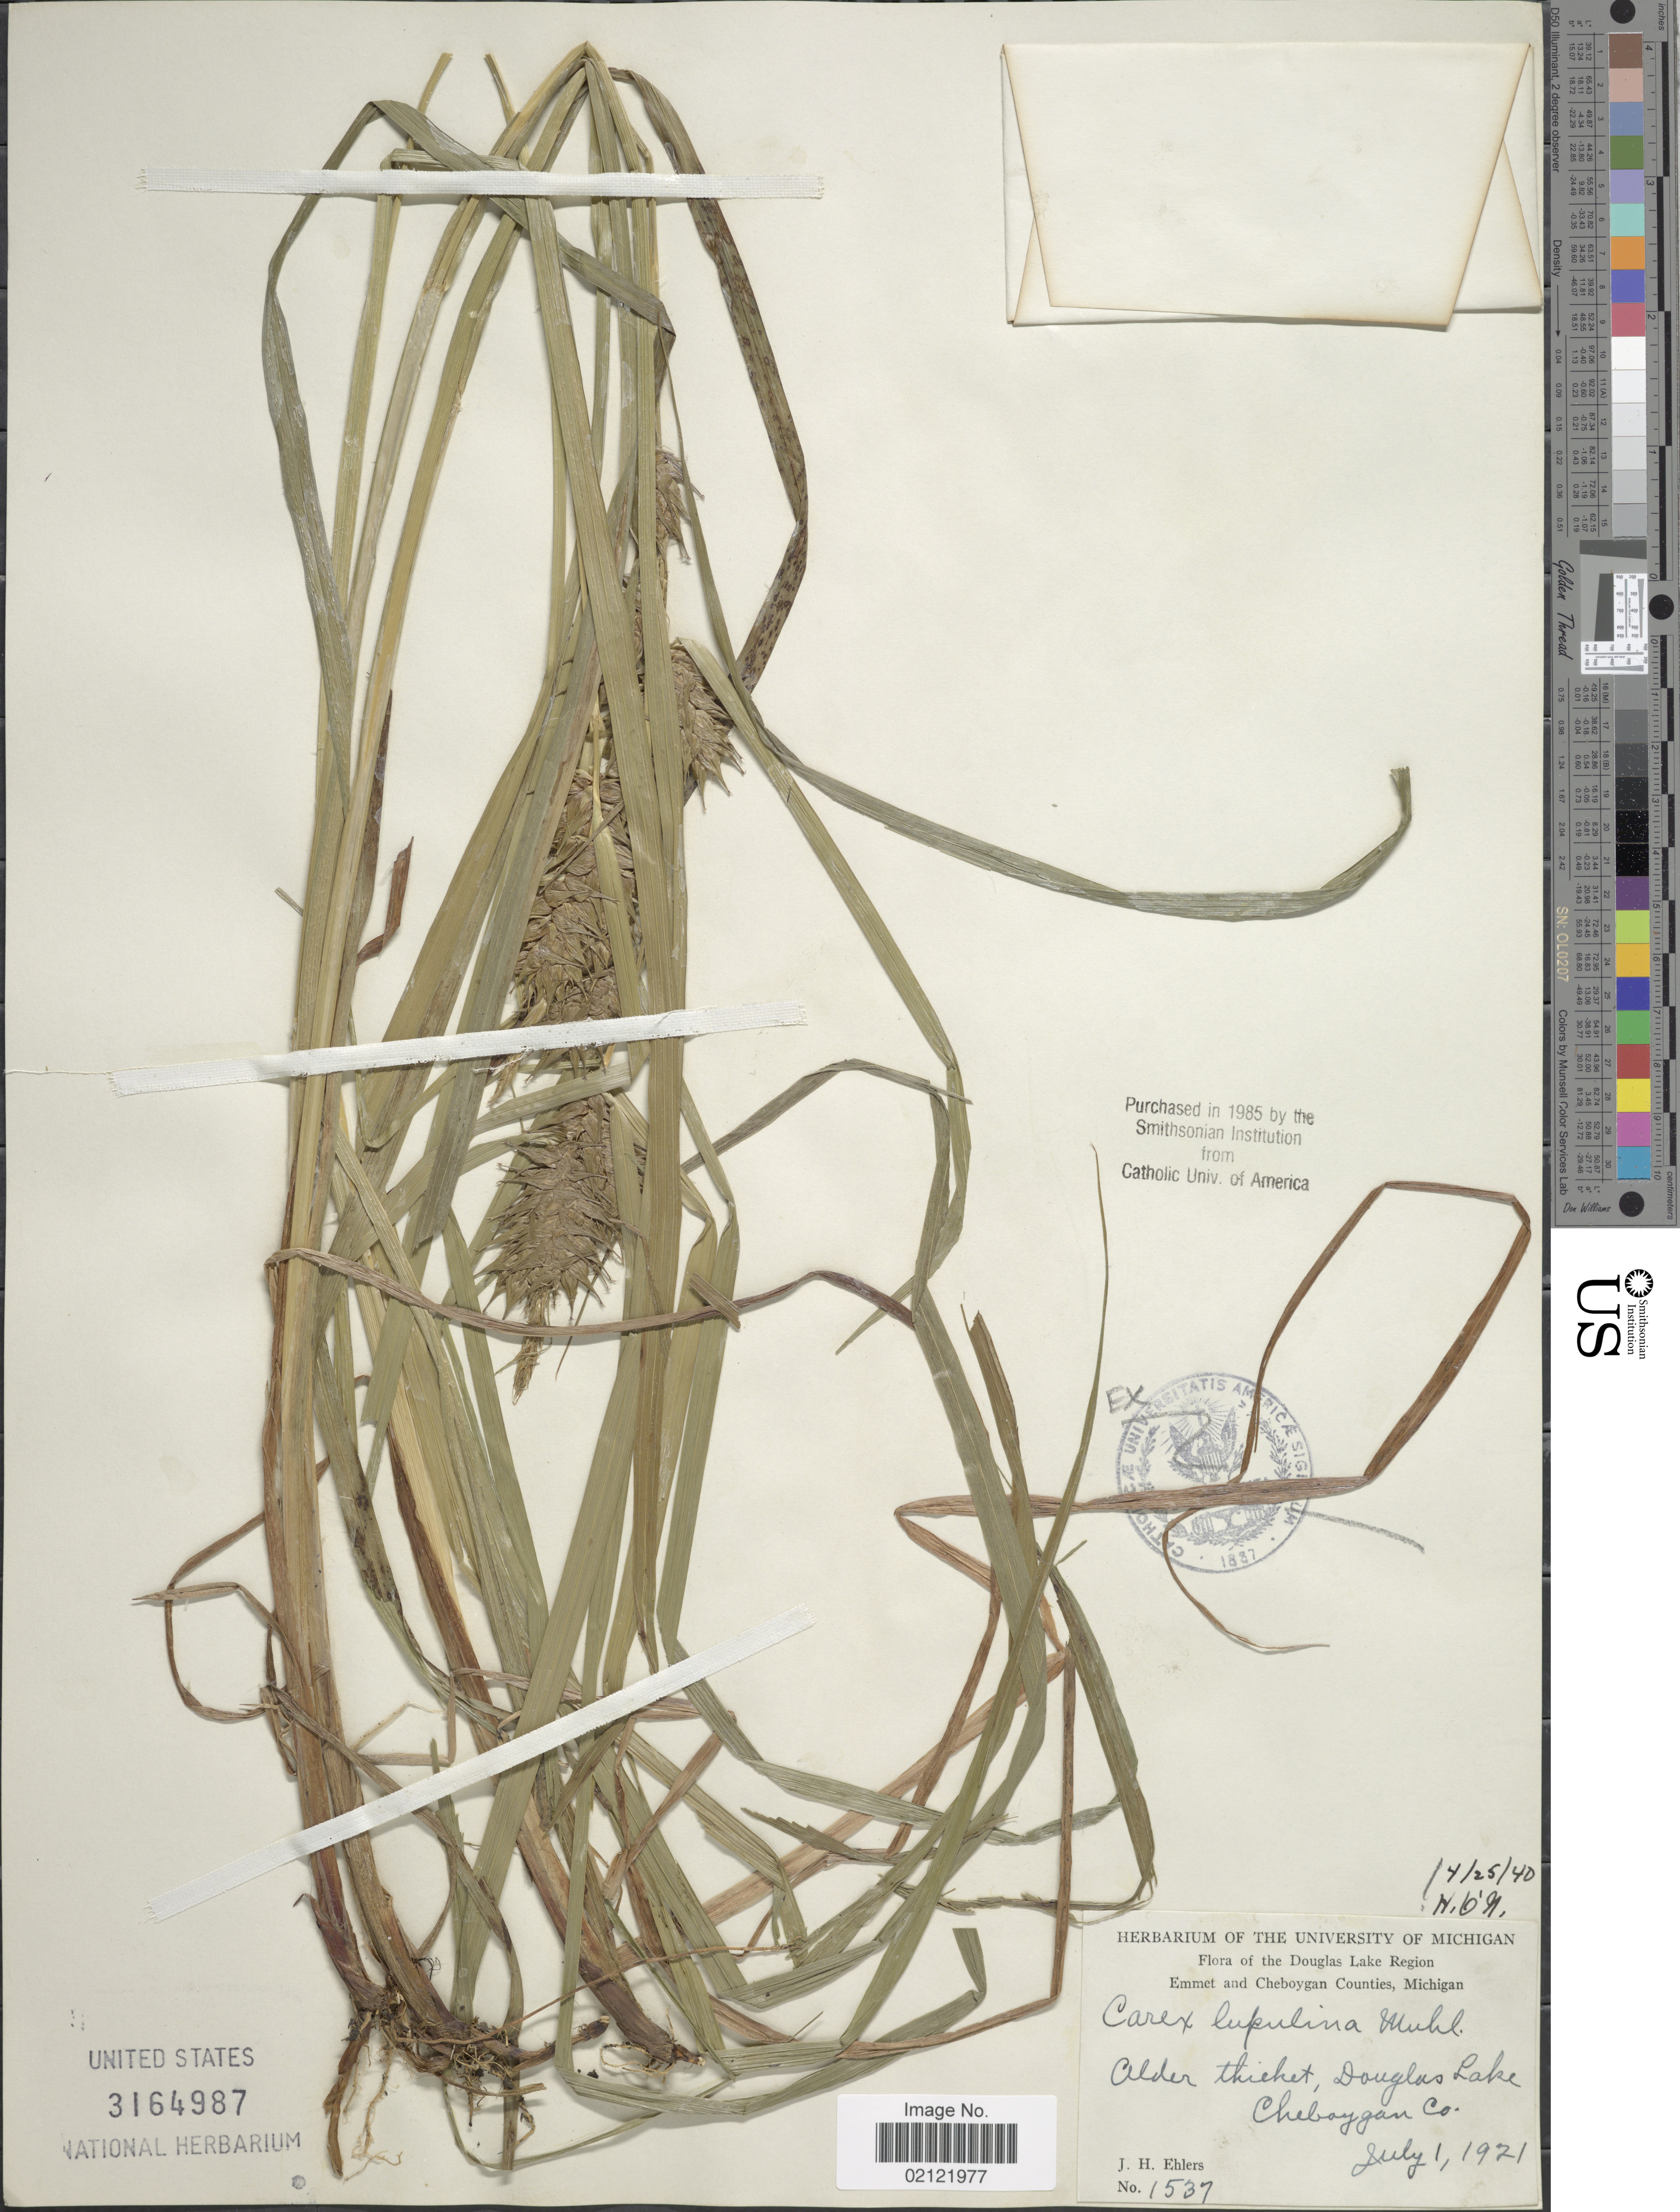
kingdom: Plantae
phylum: Tracheophyta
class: Liliopsida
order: Poales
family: Cyperaceae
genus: Carex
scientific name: Carex lupulina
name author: Muhl. ex Willd.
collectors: J. H. Ehlers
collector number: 1537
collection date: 1921-07-01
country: United States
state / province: Michigan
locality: Douglas Lake Region. Emmet and Cheboygan Counties, Michigan. Older thicket, Douglas Lake, Cheboygan Co.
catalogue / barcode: US 3164987